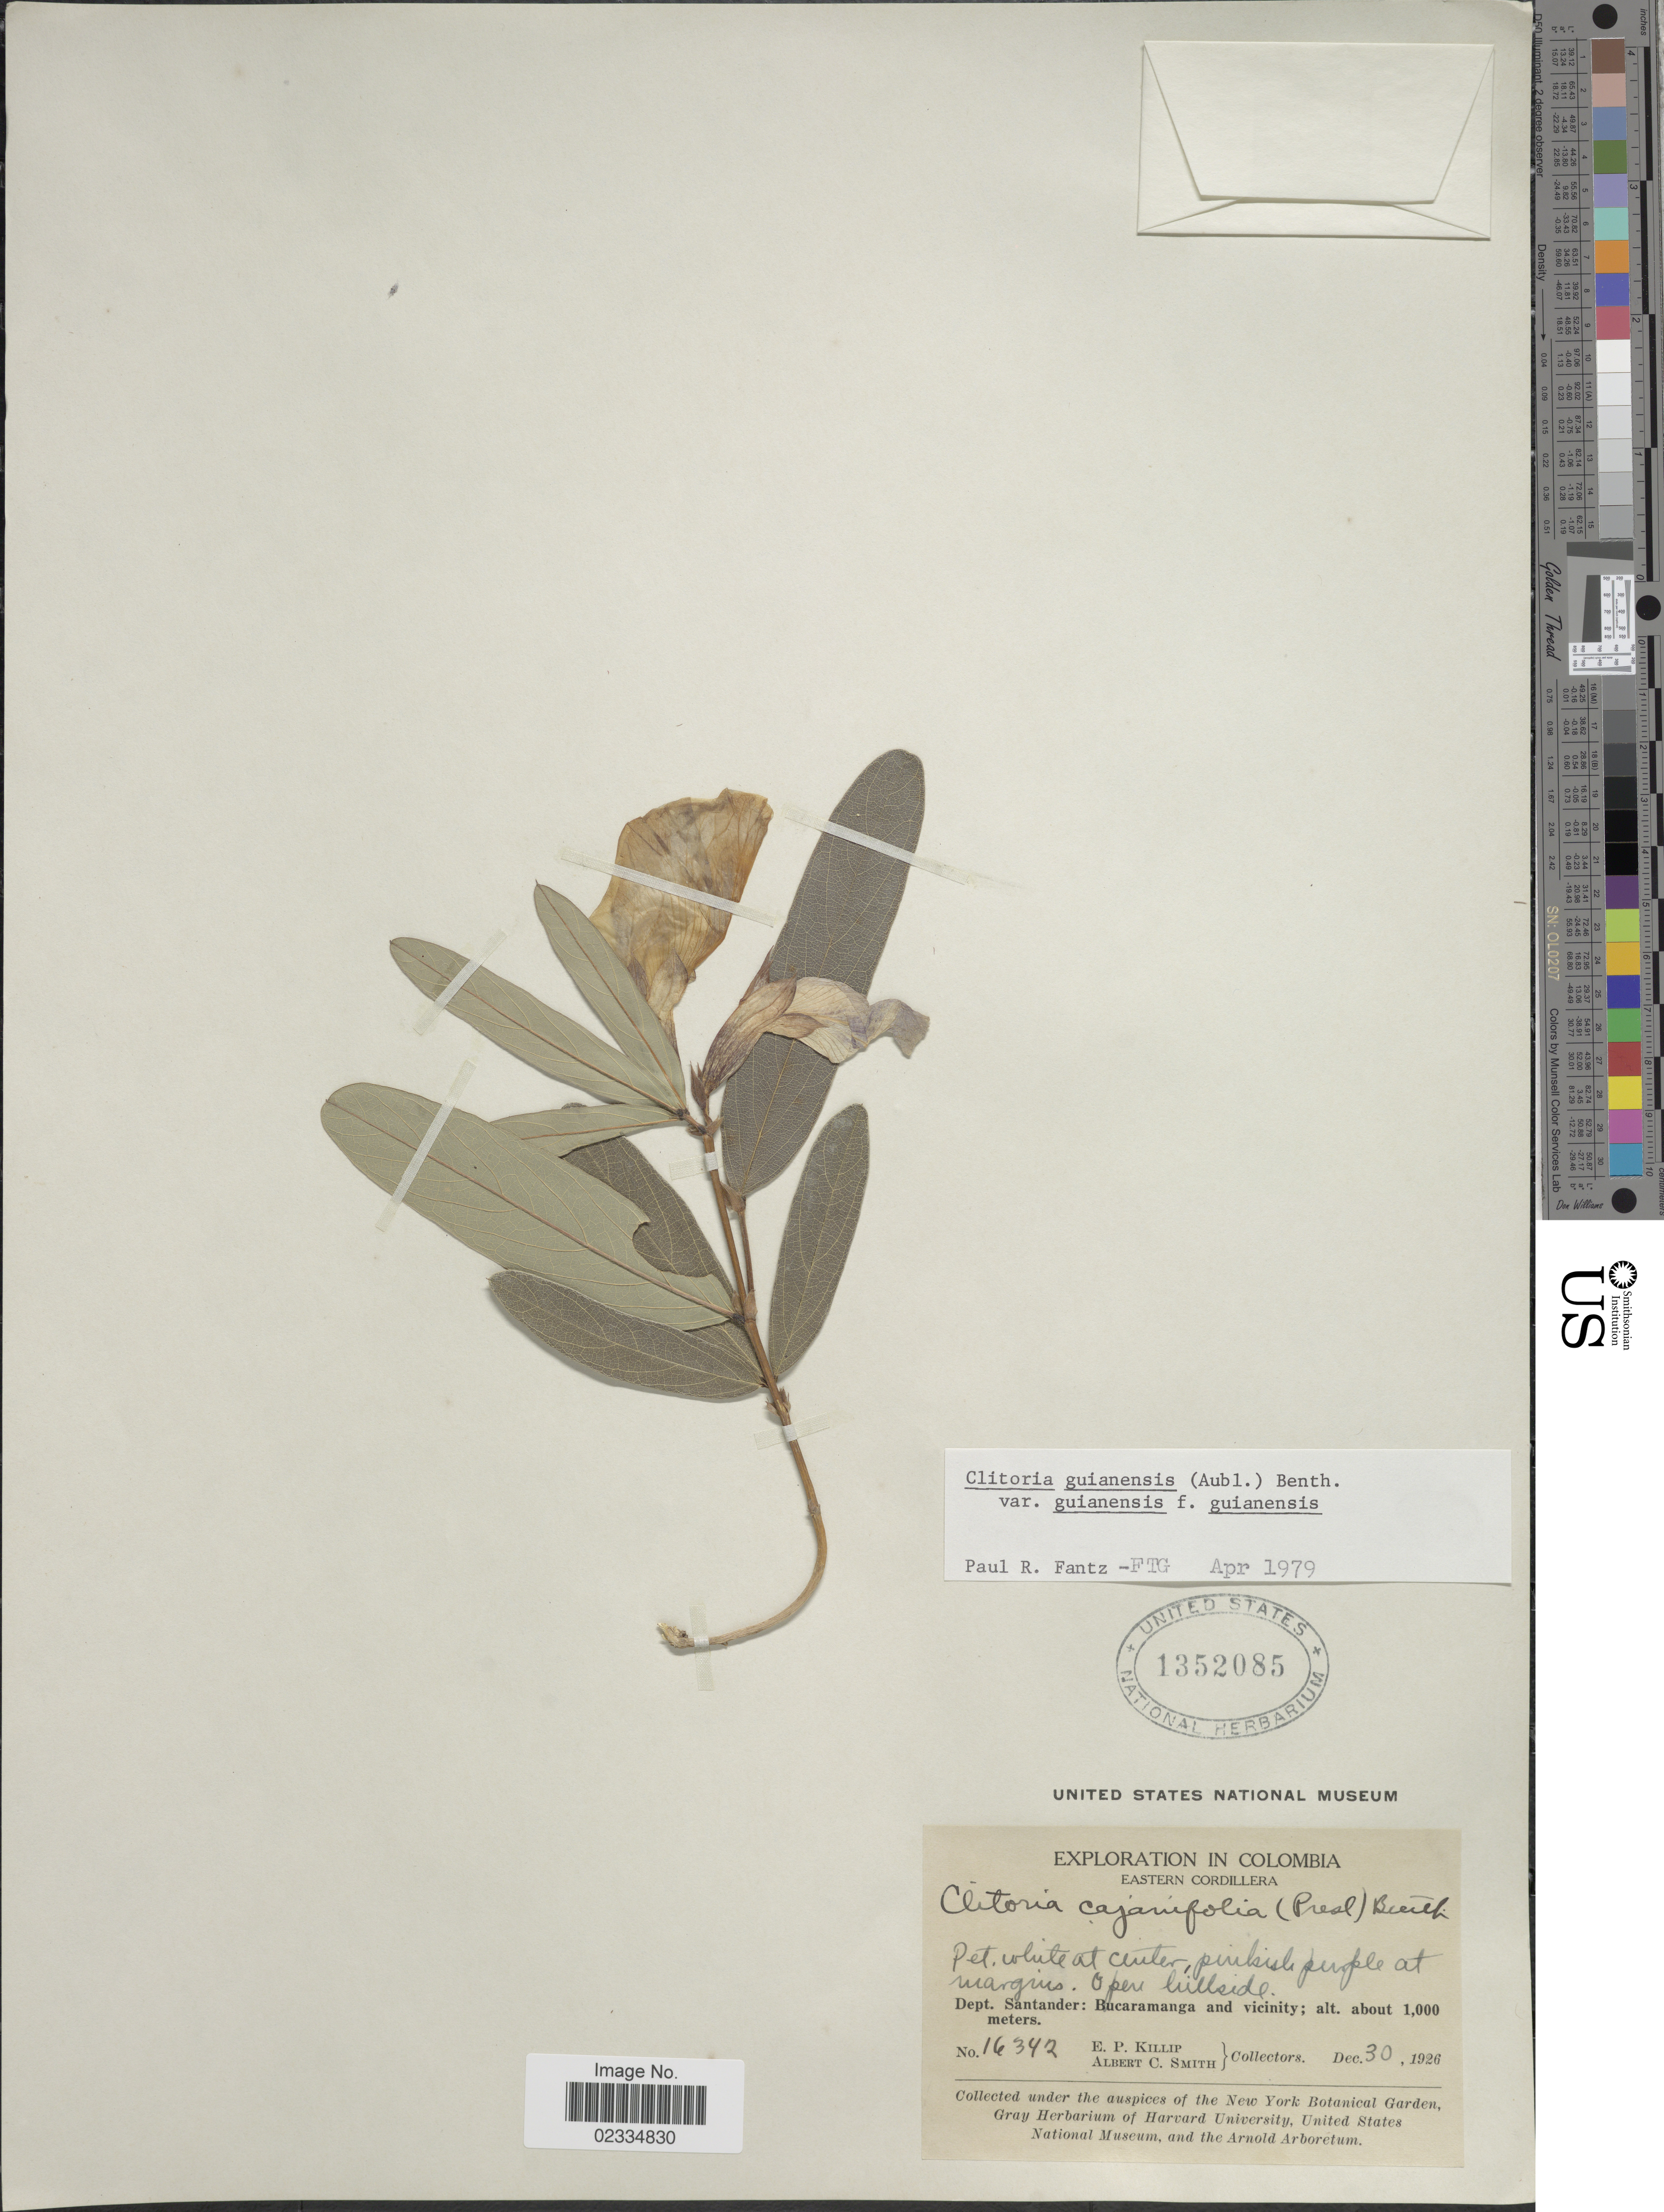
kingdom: Plantae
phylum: Tracheophyta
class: Magnoliopsida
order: Fabales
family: Fabaceae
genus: Clitoria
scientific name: Clitoria guianensis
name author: (Aubl.) Benth.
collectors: E. P. Killip & A. C. Smith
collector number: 16342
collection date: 1926-12-30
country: Colombia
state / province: Santander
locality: Eastern Cordillera, Bucaramanga and Vicinity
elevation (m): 1000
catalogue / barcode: US 1352085